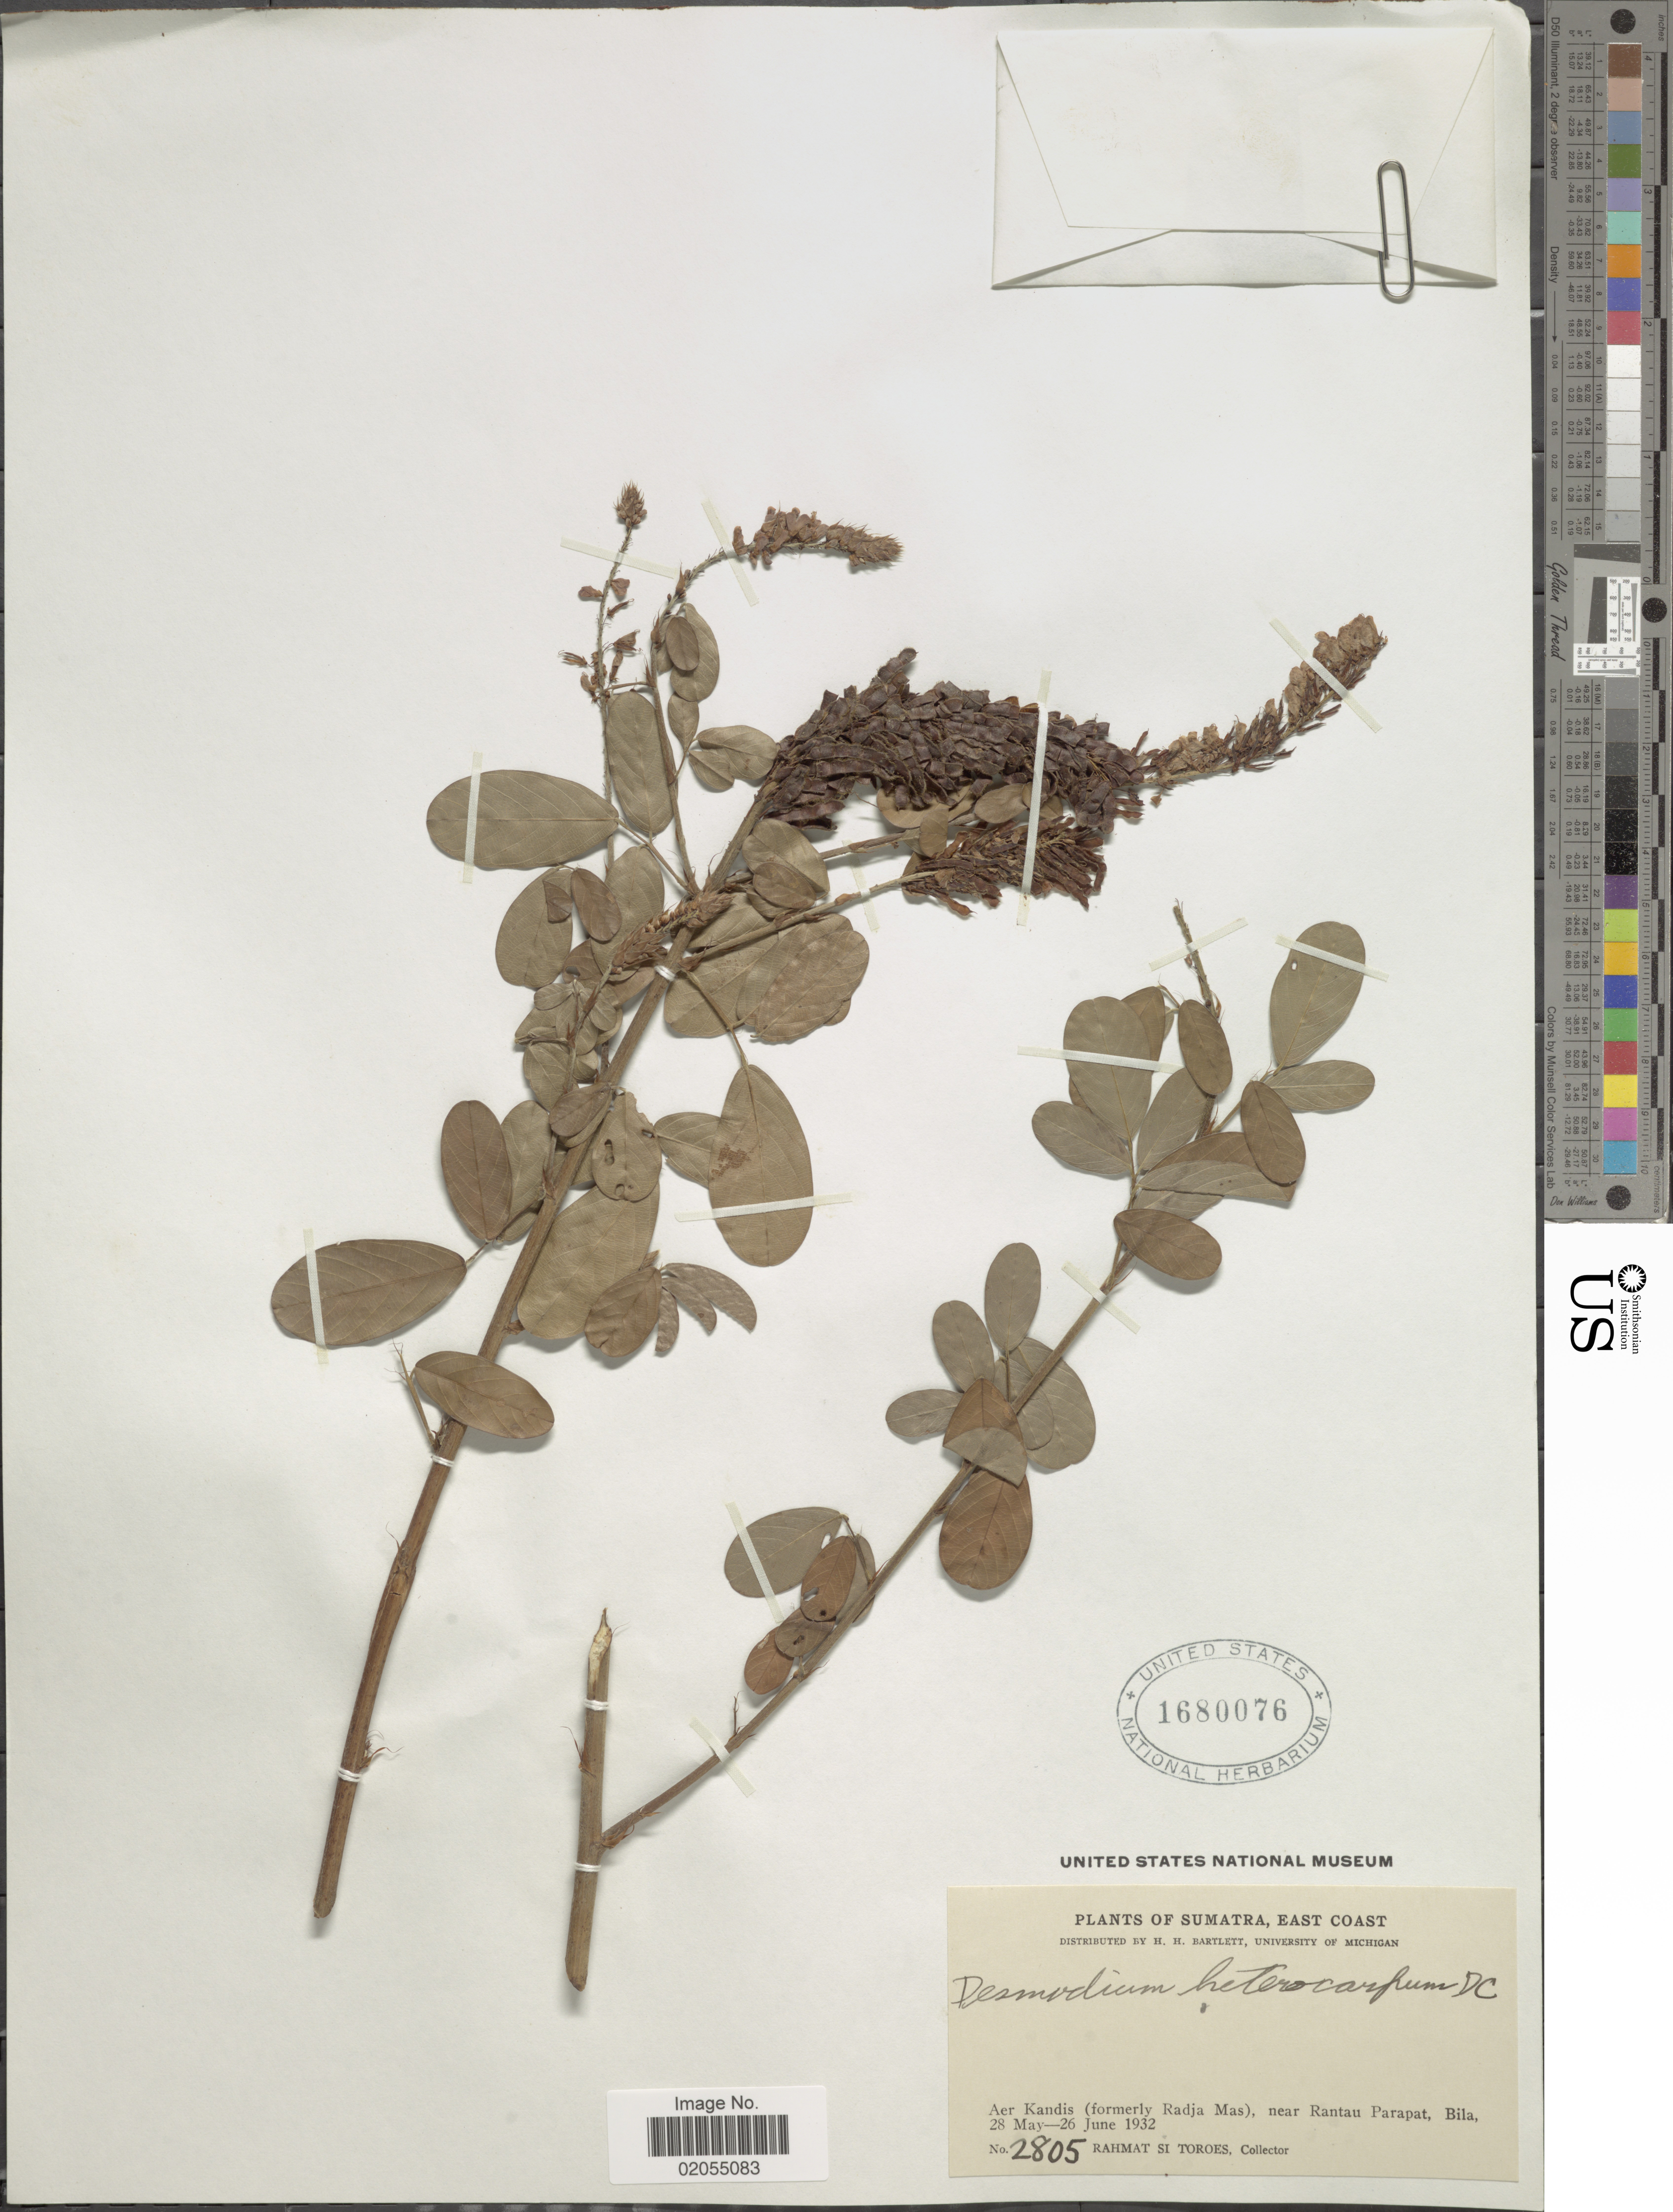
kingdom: Plantae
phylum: Tracheophyta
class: Magnoliopsida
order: Fabales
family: Fabaceae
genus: Grona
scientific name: Grona heterocarpos var. strigosa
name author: (Meeuwen) H. Ohashi & K. Ohashi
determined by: Strong, Mark T., (BOT), Smithsonian Institution - National Museum of Natural History (UNITED STATES)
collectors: Rahmat Si Boeea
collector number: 2805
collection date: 1932-05-28/1932-06-26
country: Indonesia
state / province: Sumatra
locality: Sumatra, East Coast. Aer Kandis (formerly Radja Mas), near Rantau Parapat, Bila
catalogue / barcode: US 1680076